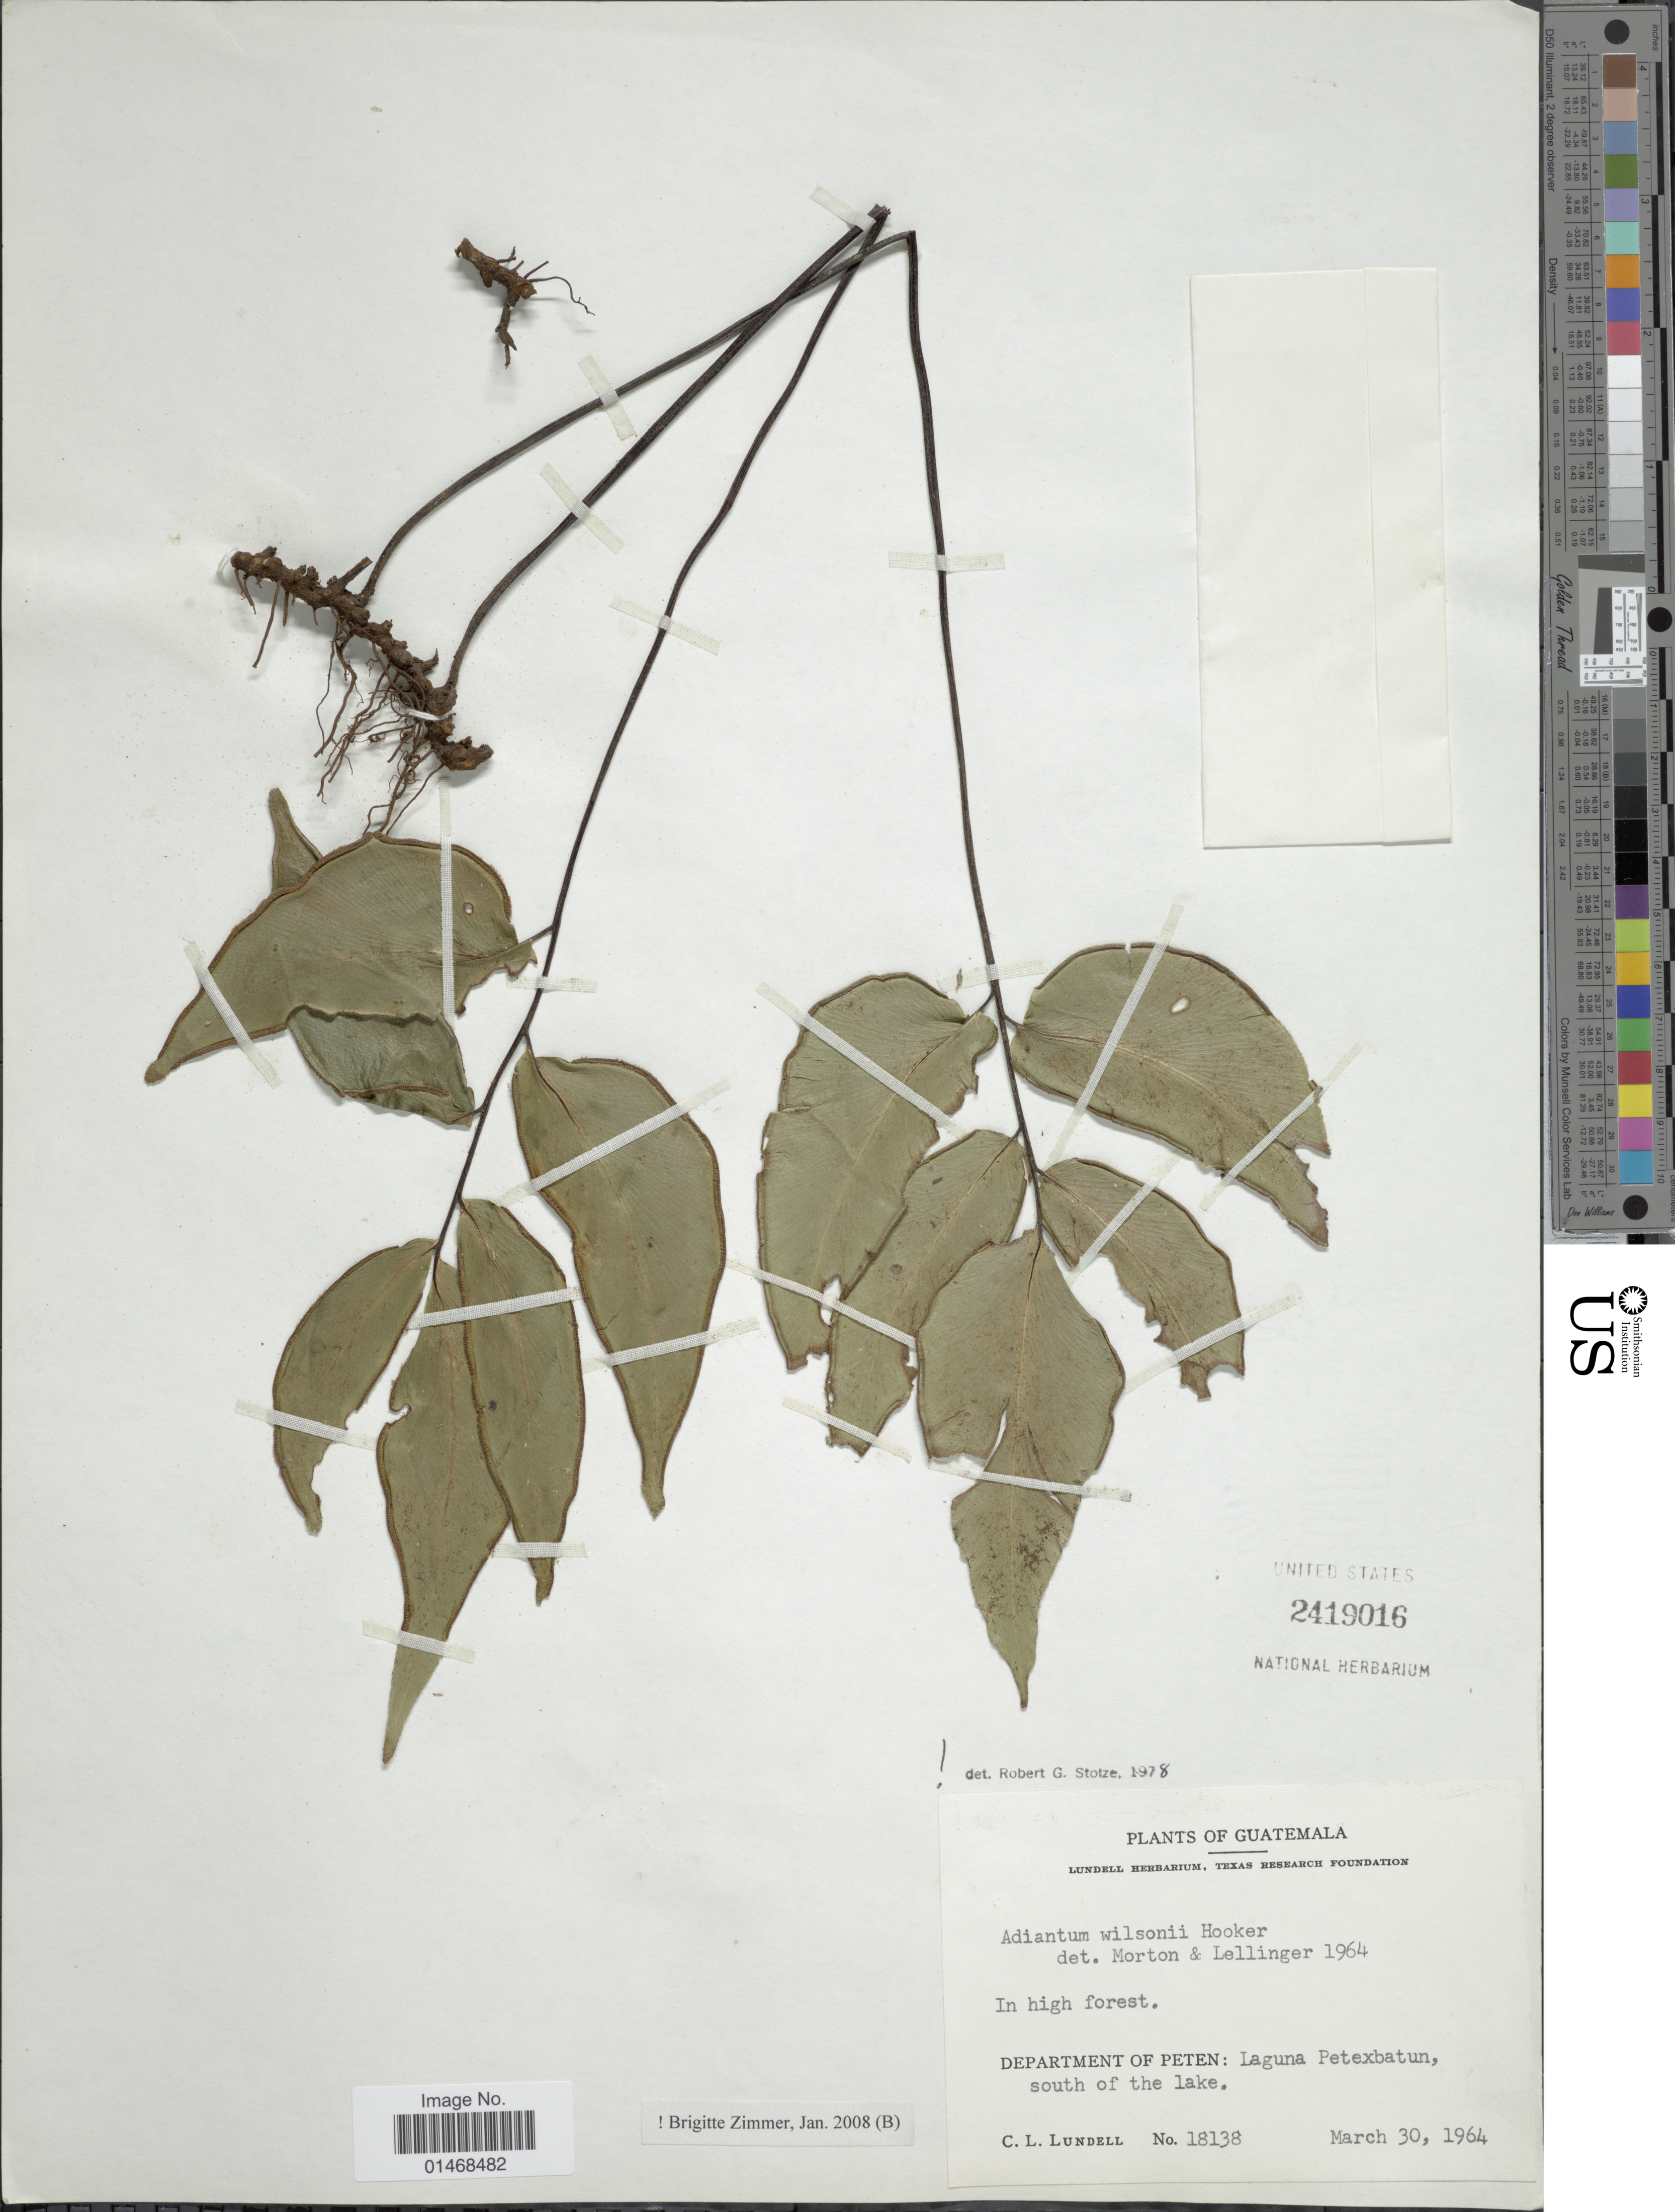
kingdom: Plantae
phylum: Tracheophyta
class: Polypodiopsida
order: Polypodiales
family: Pteridaceae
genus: Adiantum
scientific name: Adiantum wilsonii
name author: Hook.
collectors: C. L. Lundell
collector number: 18138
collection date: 1964-03-30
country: Guatemala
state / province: El Petén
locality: Department of Peten: Laguna Petexbatun of the lake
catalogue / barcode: US 2419016